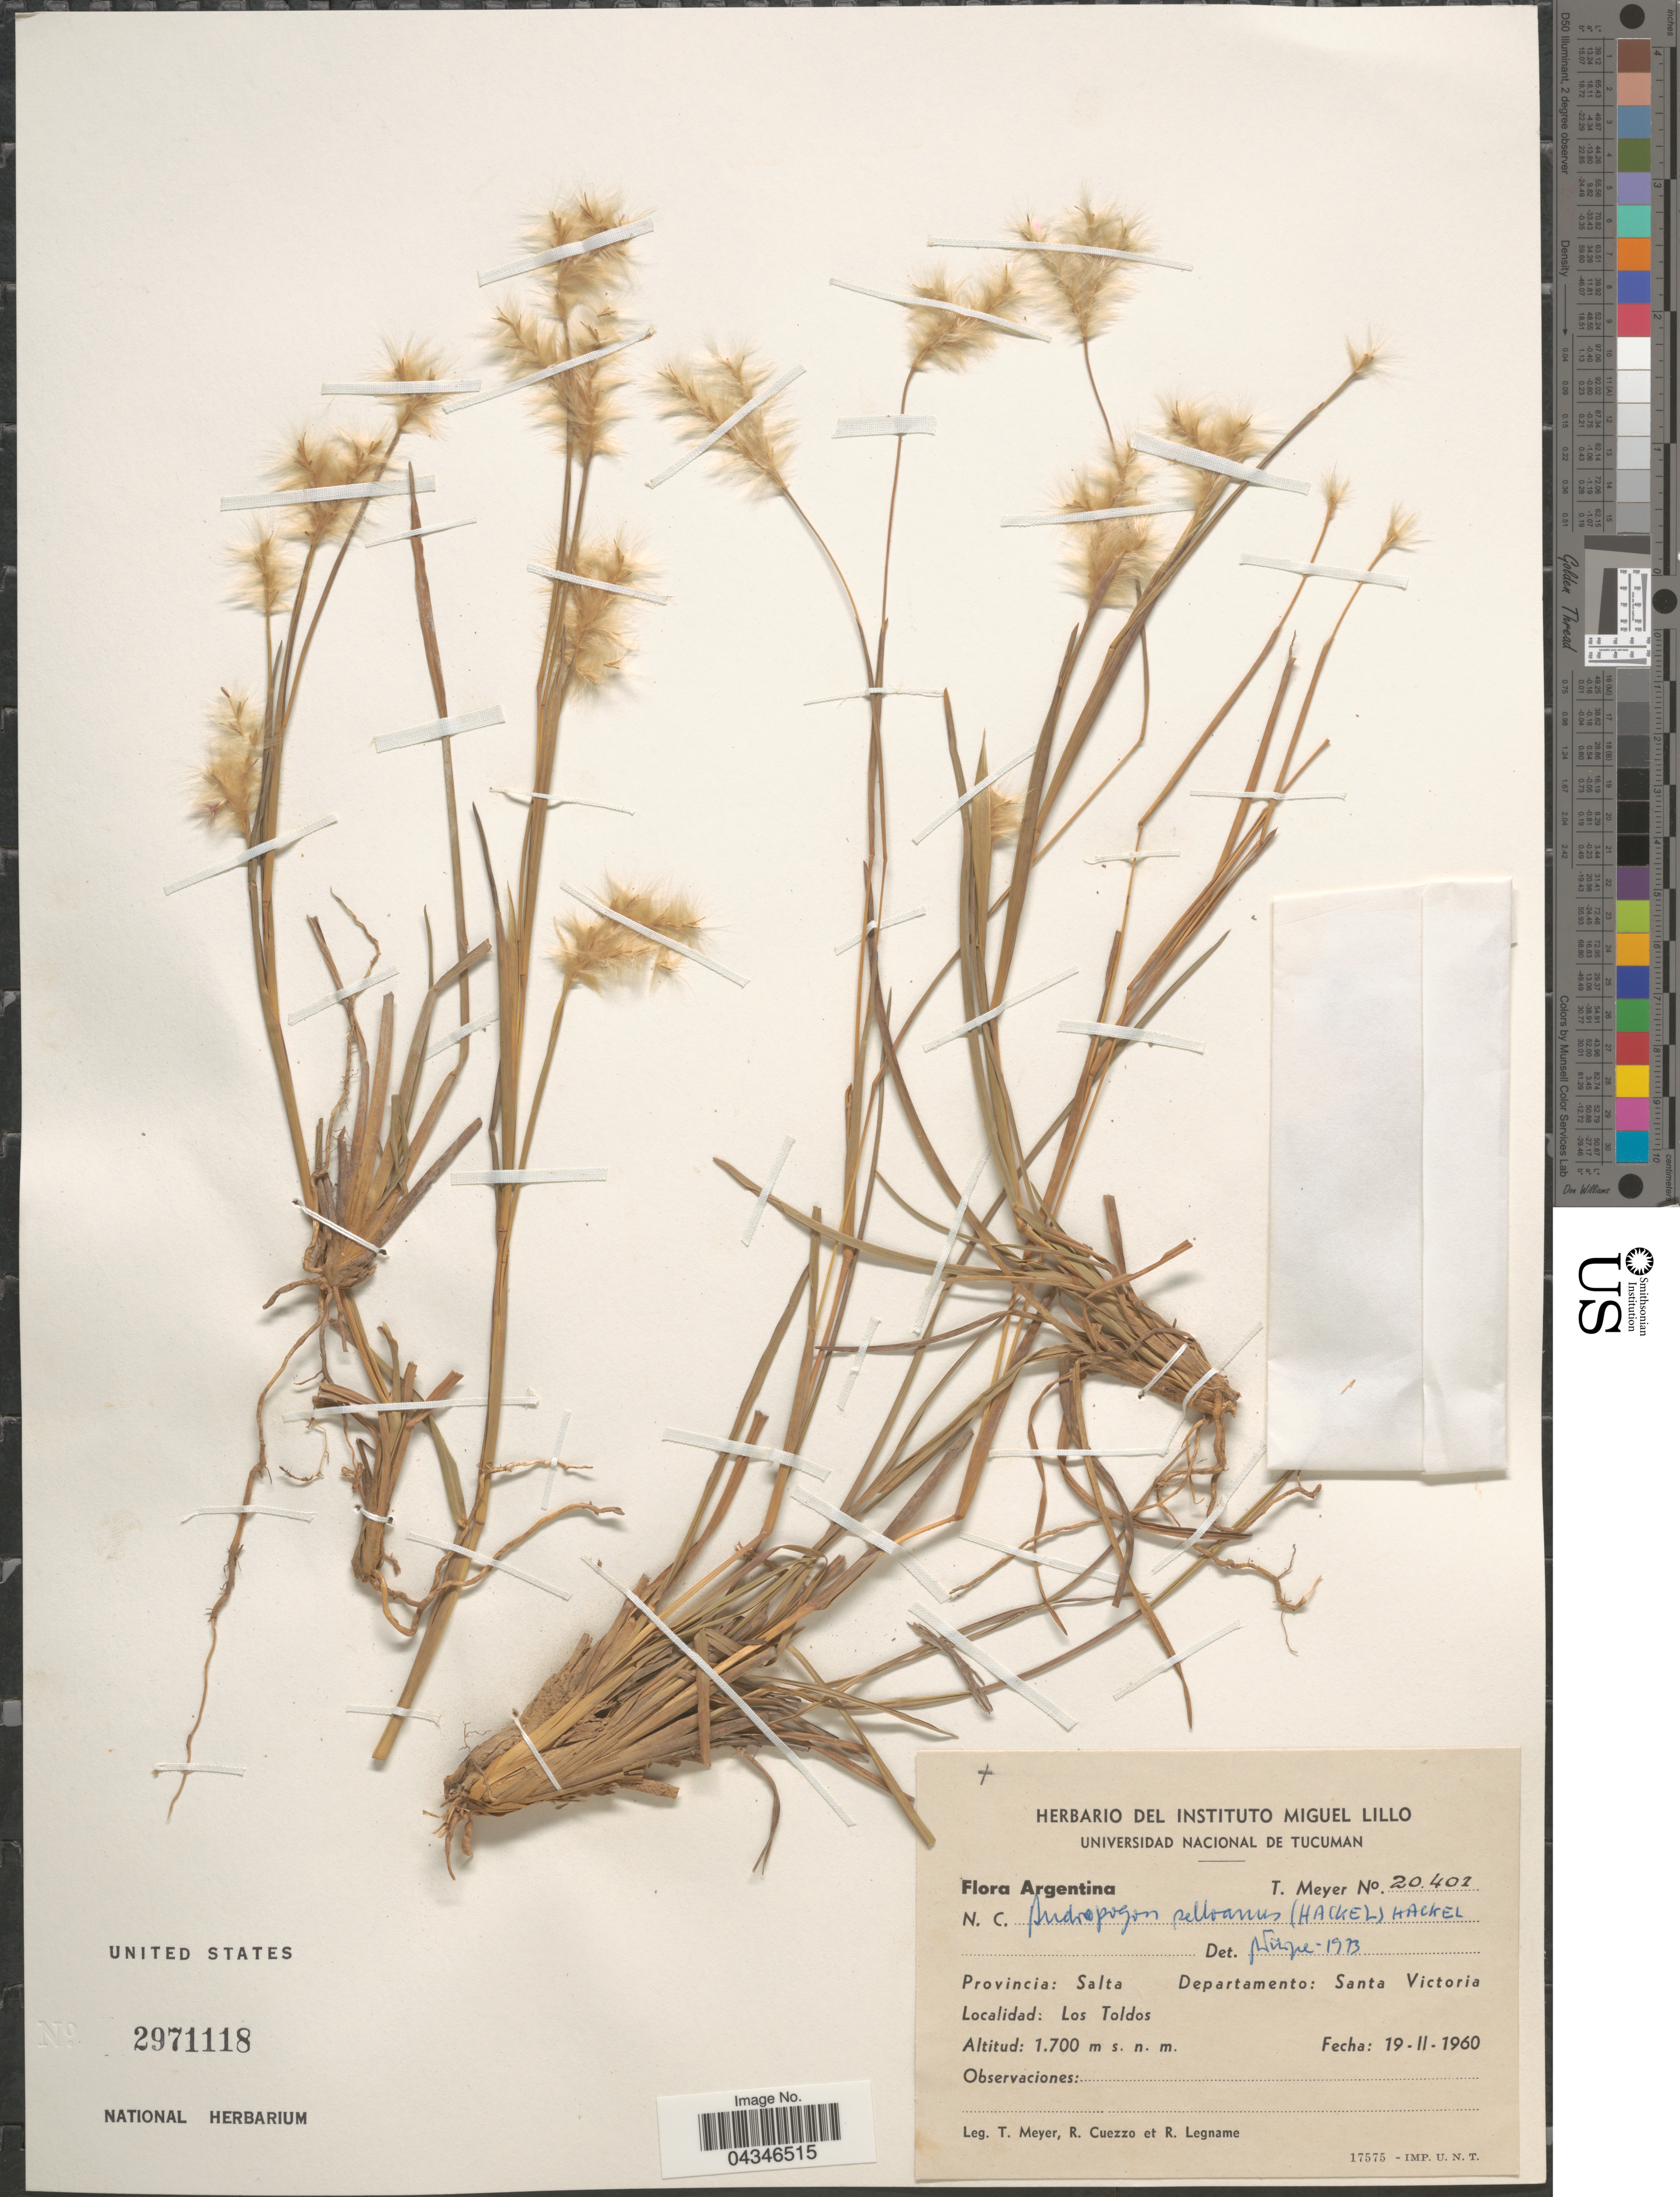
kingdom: Plantae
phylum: Tracheophyta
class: Liliopsida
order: Poales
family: Poaceae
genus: Andropogon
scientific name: Andropogon selloanus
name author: (Hack.) Hack.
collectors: T. Meyer, R. Cuezzo & R. Legname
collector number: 20401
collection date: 1960-02-19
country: Argentina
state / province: Salta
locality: Departamento: Santa Victoria. Los Toldos.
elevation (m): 1700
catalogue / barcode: US 2971118